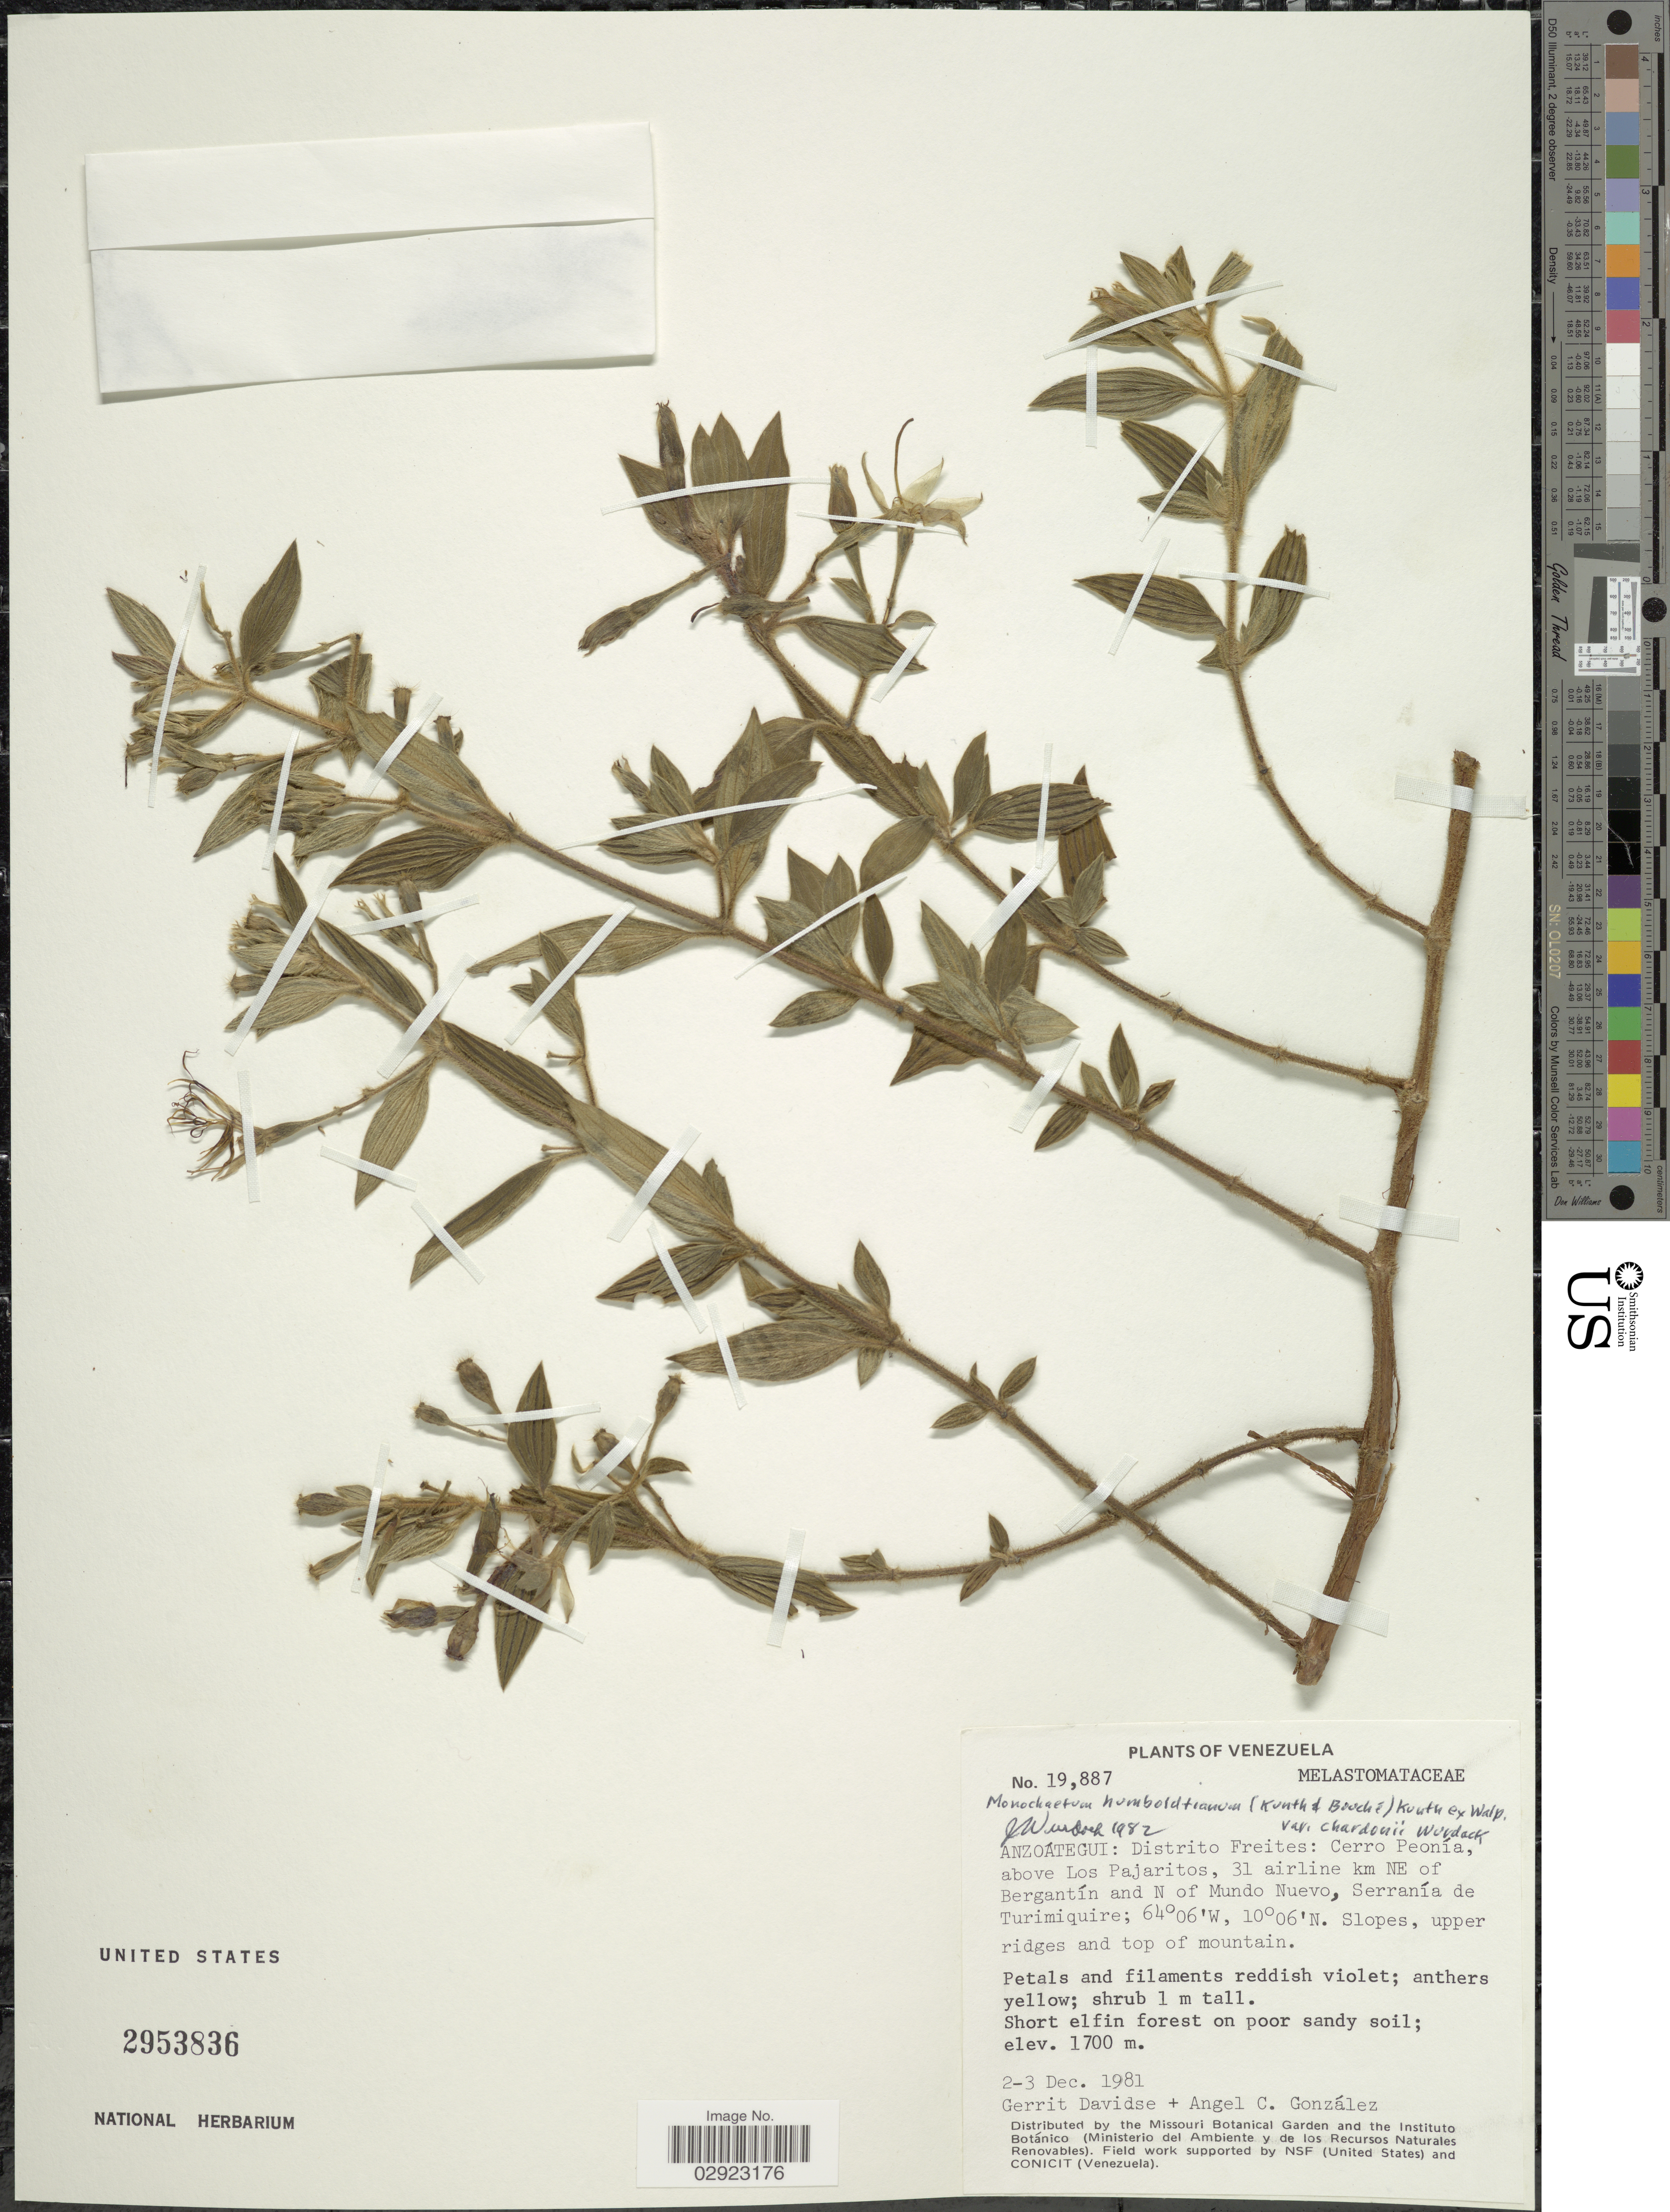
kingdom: Plantae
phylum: Tracheophyta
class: Magnoliopsida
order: Myrtales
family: Melastomataceae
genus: Monochaetum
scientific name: Monochaetum humboldtianum var. chardonii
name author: Wurdack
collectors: G. Davidse & A. C. González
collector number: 19887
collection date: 1981-12-02/1981-12-03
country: Venezuela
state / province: Anzoategui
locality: Distrito Freitas: Cerro Peonía, above Los Pajaritos, 31 airline km NE of Bergantín and N of Mundo Nuevo, Serranía de Turimiquire.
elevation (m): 1700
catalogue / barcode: US 2953836